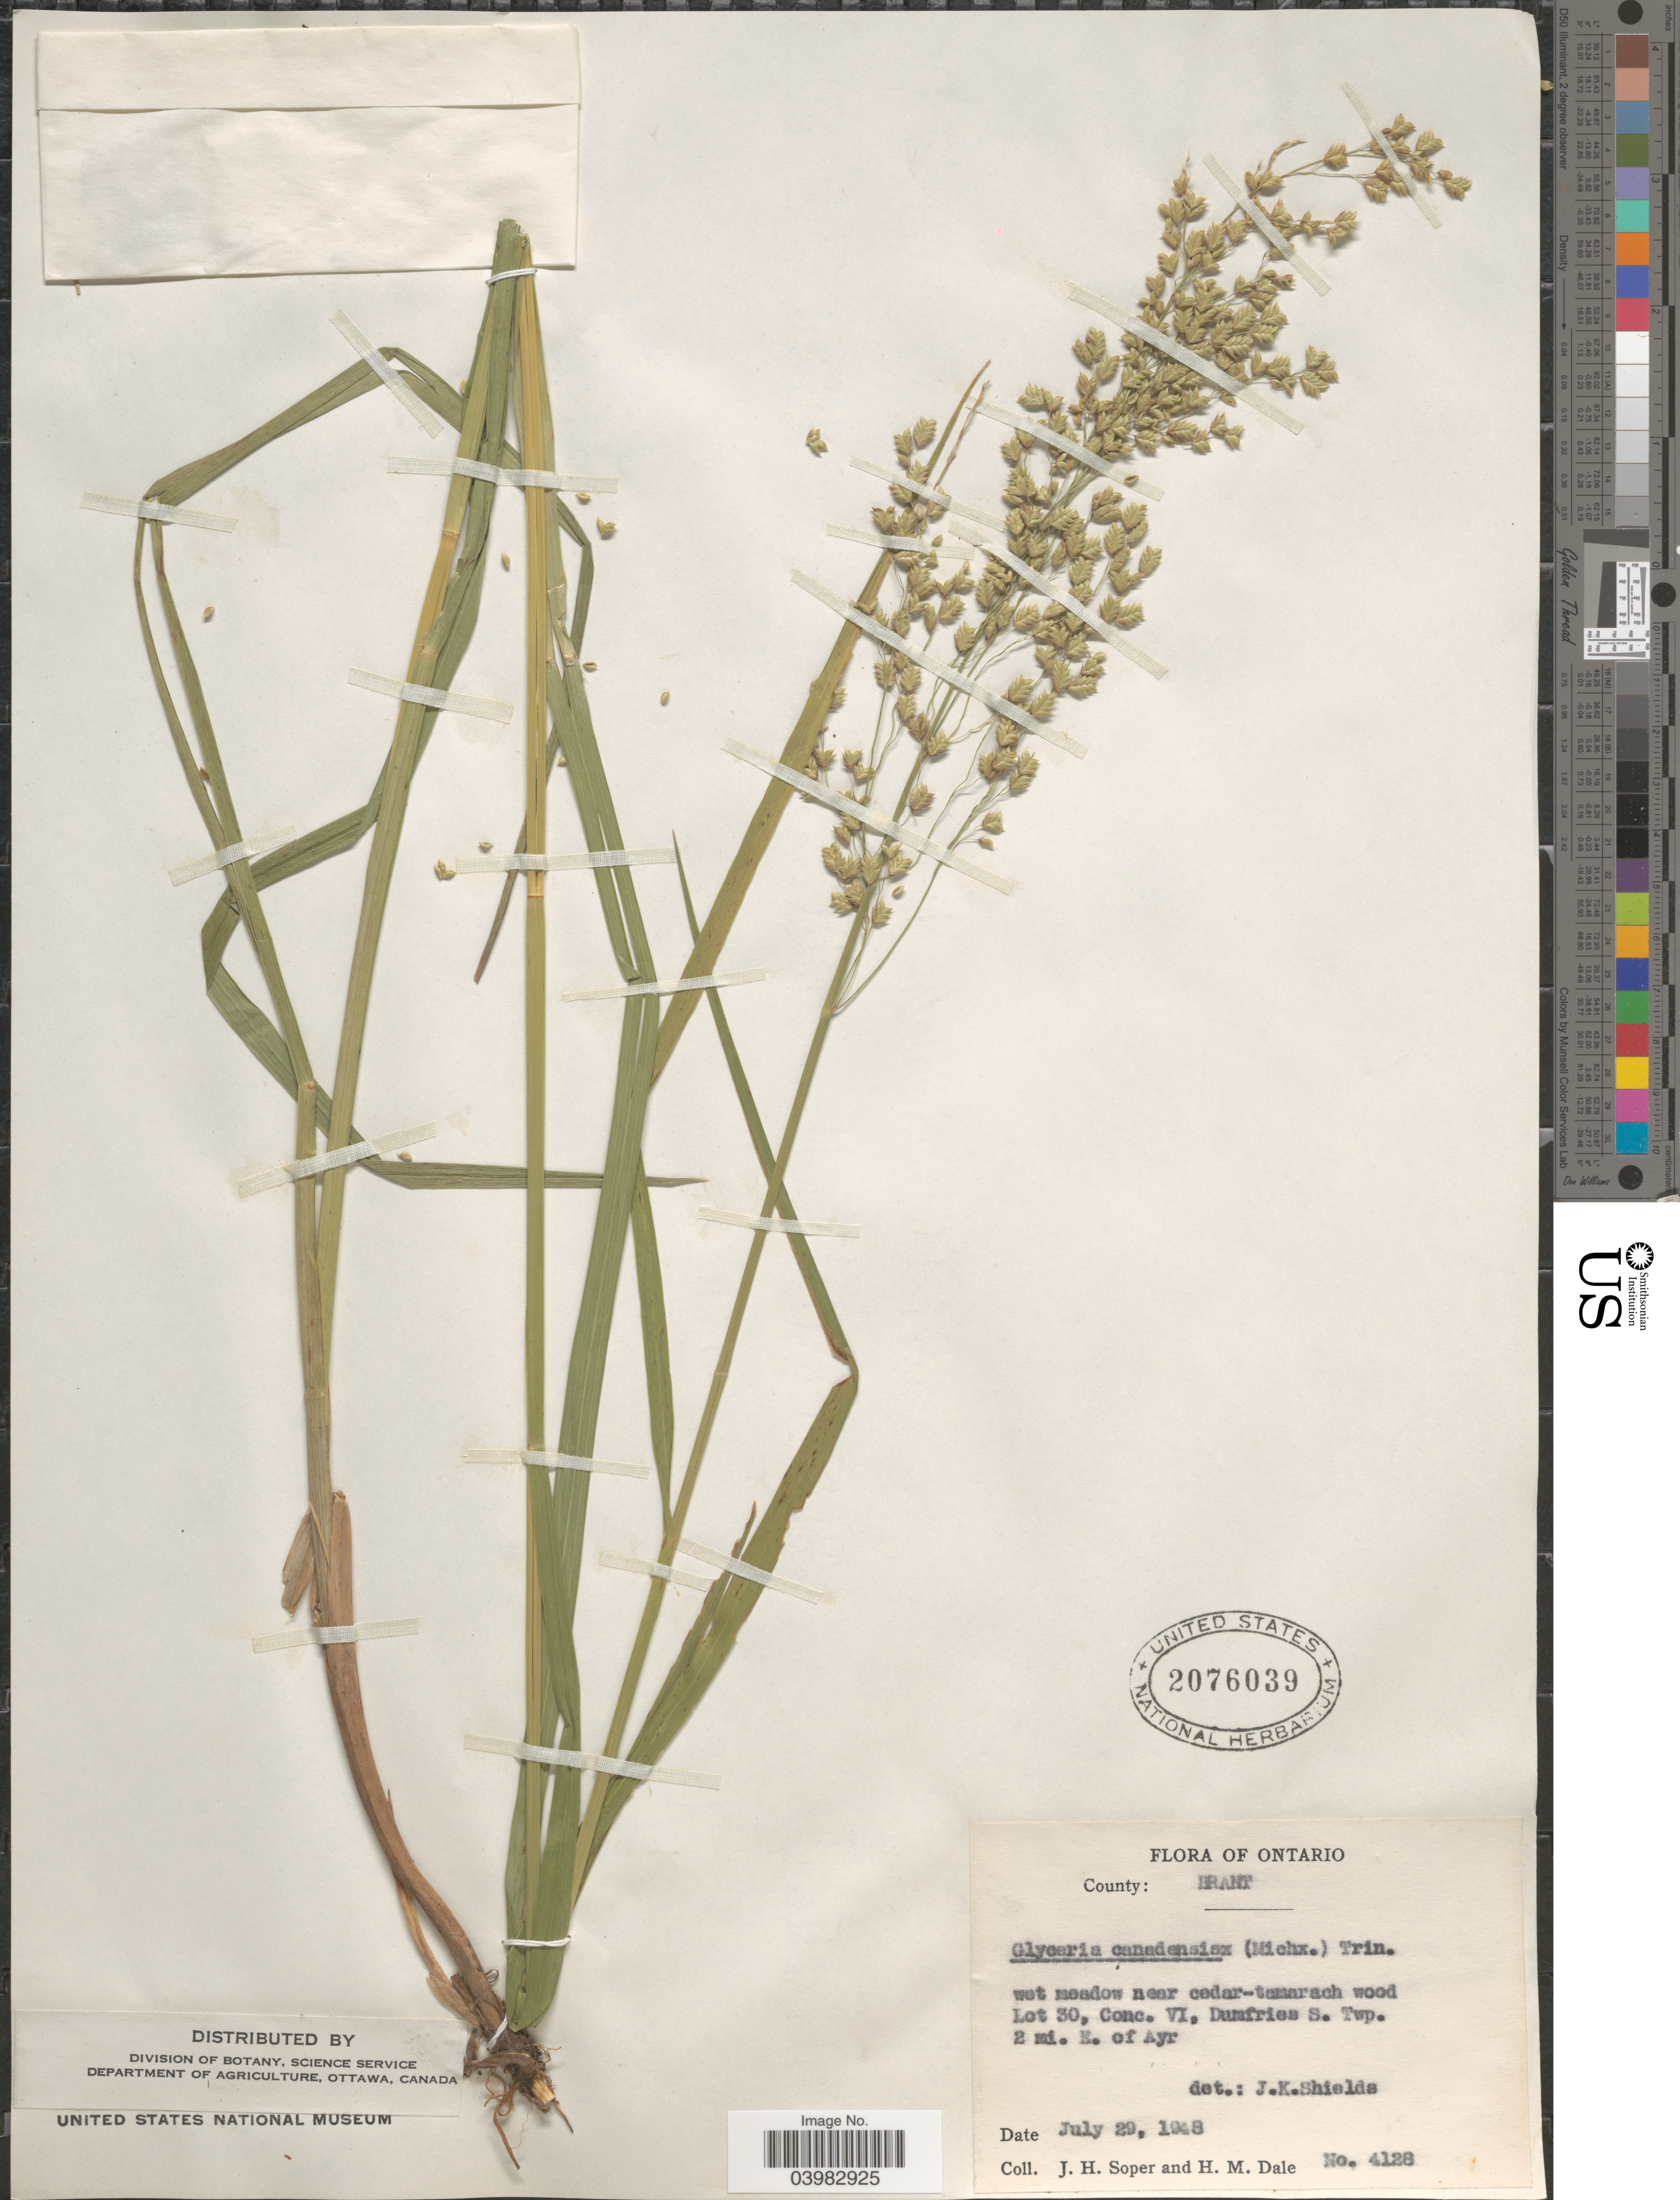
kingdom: Plantae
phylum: Tracheophyta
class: Liliopsida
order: Poales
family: Poaceae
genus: Glyceria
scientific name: Glyceria canadensis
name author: (Michx.) Trin.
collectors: J. H. Soper & H. M. Dale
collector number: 4128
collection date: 1948-07-29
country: Canada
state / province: Ontario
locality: County: Brant. Lot 30, Conc. VI, Dumfries S. Twp. 2 mi. E. of Ayr.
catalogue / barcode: US 2076039